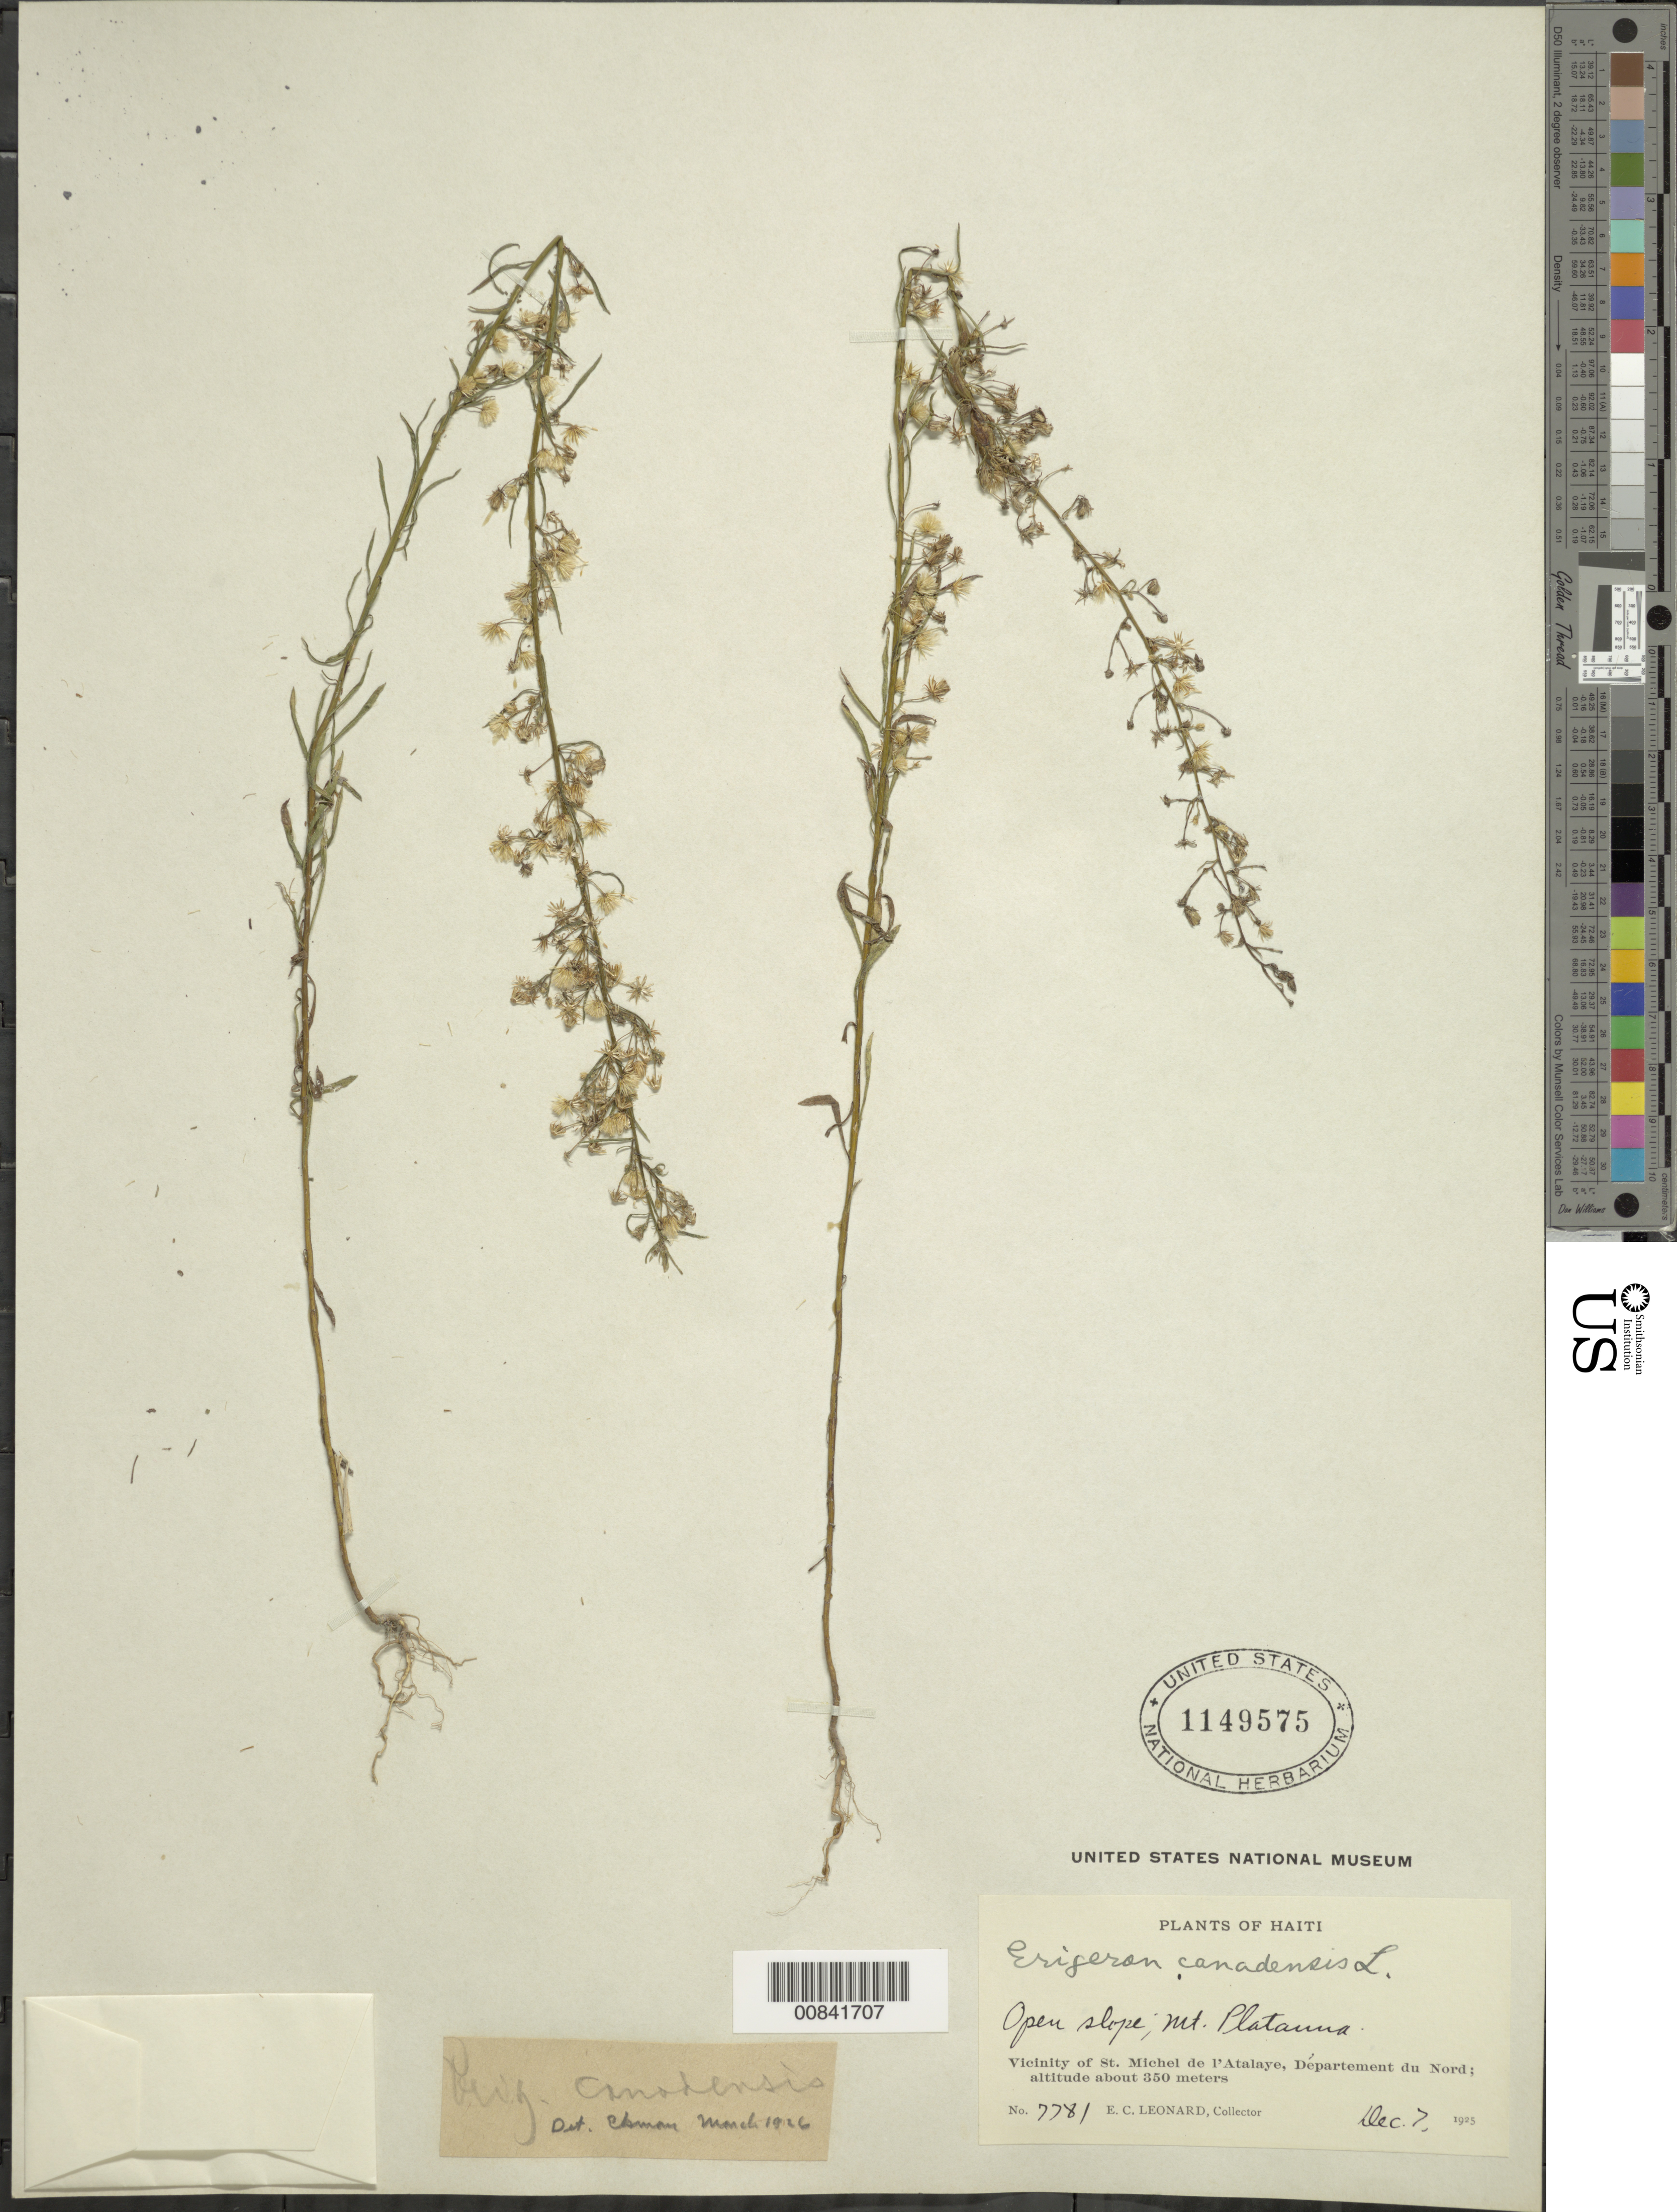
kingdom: Plantae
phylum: Tracheophyta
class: Magnoliopsida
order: Asterales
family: Asteraceae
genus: Conyza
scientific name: Conyza canadensis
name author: (L.) Cronq.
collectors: E. C. Leonard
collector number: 7781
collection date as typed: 07 Dec 1925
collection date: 1925-12-07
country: Haiti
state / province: Artibonite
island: Hispaniola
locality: Vicinity of St. Michel de l'Atalaye, Mt. Patanna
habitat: Open slope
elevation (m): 350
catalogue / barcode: US 1149575